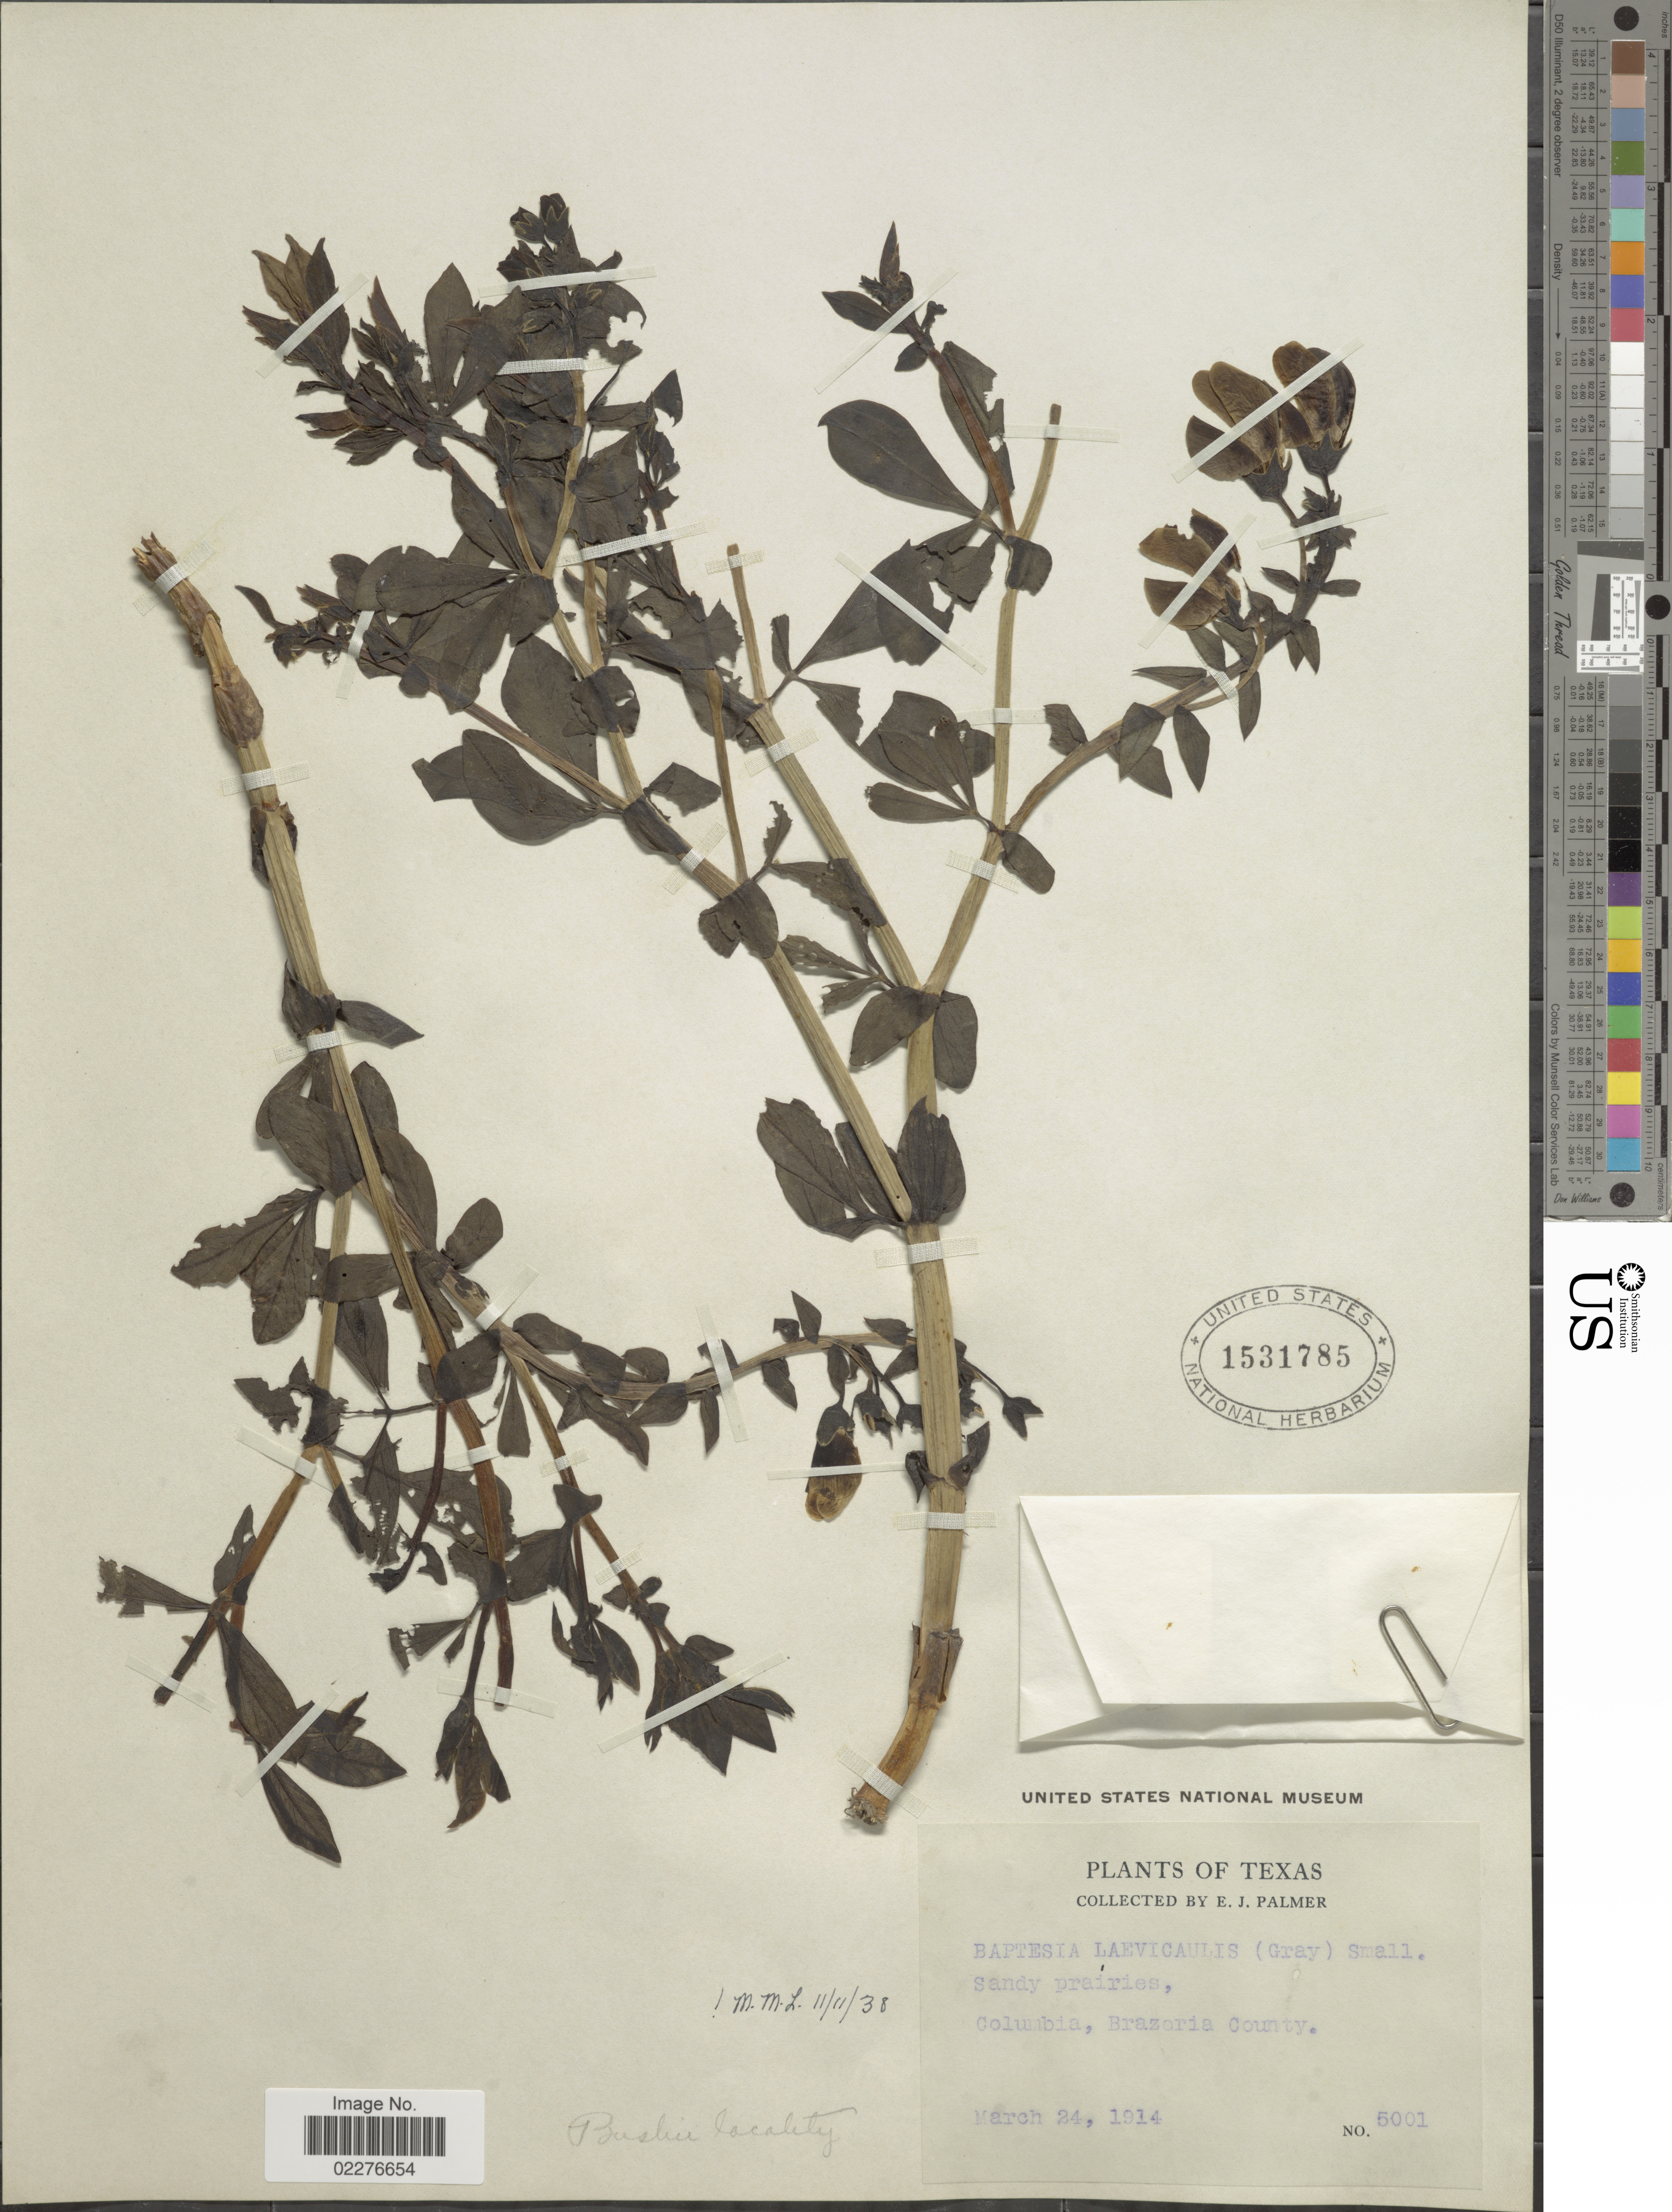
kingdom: Plantae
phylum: Tracheophyta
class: Magnoliopsida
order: Fabales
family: Fabaceae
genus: Baptisia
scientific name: Baptisia laevicaulis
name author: (Canby) Small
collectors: E. J. Palmer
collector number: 5001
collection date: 1914-03-24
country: United States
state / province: Texas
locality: Sandy prairies, Columbia, Brazoria County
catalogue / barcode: US 1531785